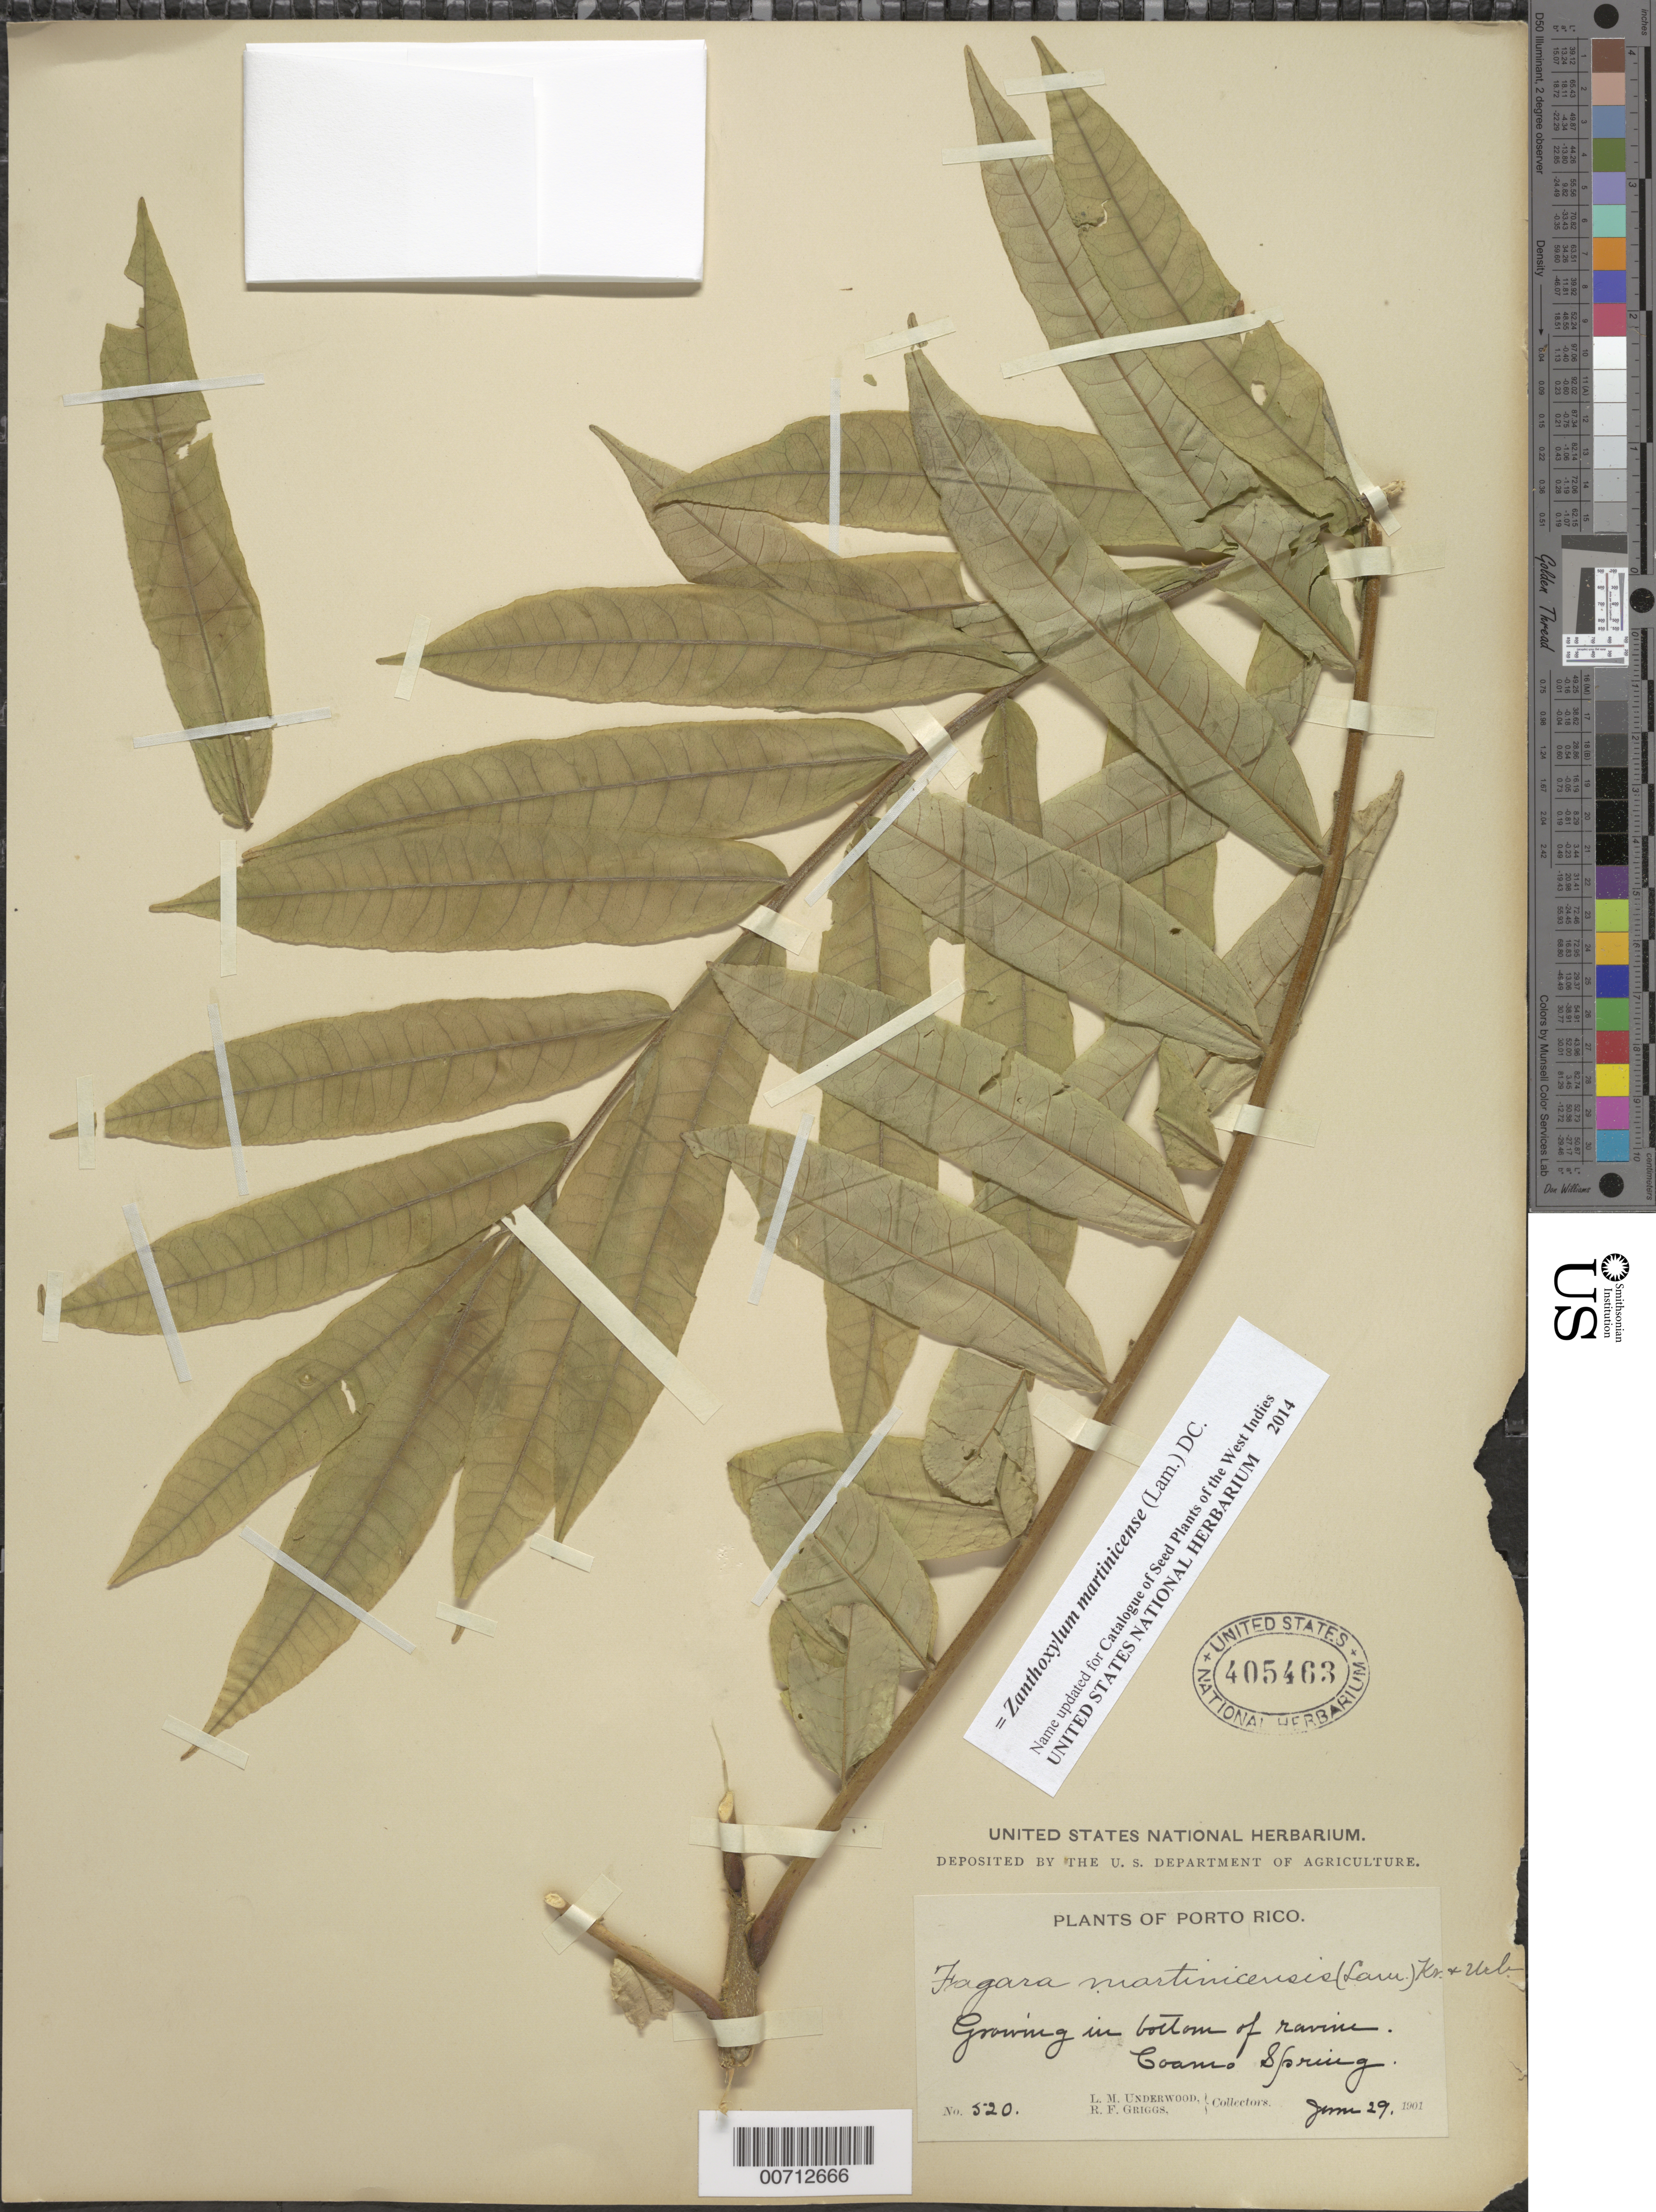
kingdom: Plantae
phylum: Tracheophyta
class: Magnoliopsida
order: Sapindales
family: Rutaceae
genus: Zanthoxylum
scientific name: Zanthoxylum martinicense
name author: (Lam.) DC.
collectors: L. M. Underwood & R. F. Griggs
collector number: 520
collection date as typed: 19 Jun 1901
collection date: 1901-06-19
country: Puerto Rico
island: Greater Antilles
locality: Coamo Springs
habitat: Growing in bottom of ravine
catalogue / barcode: US 405463